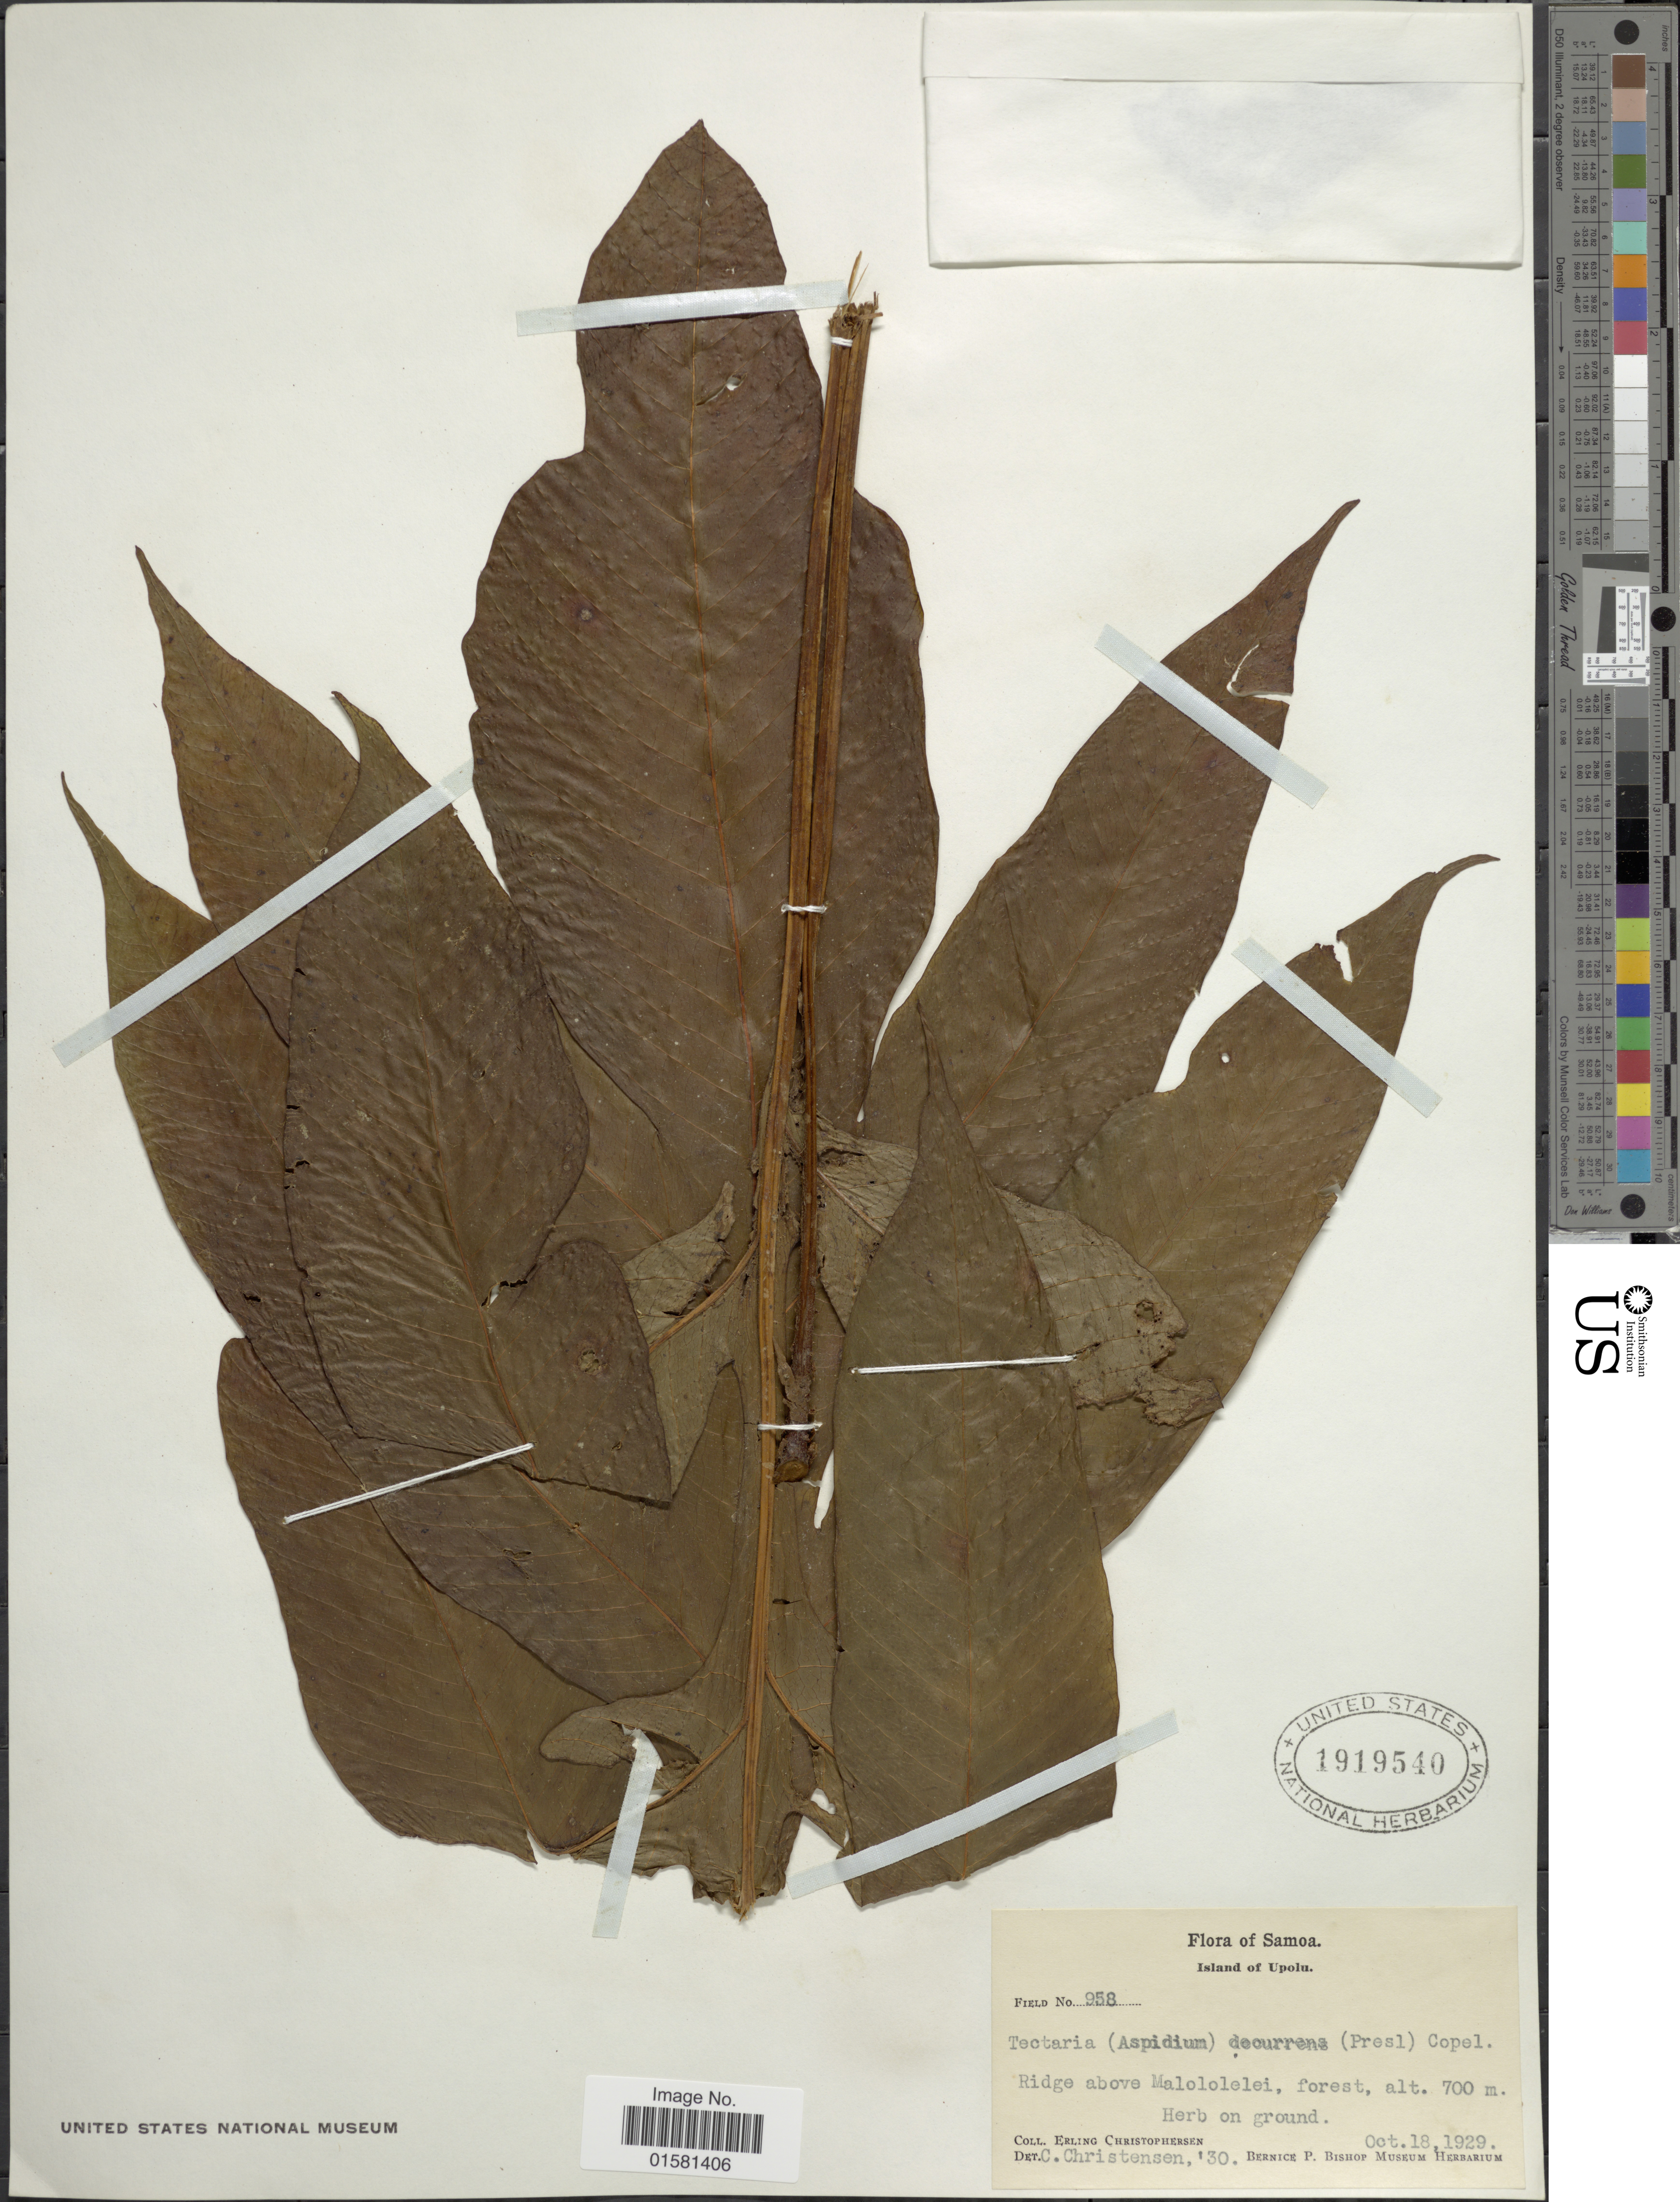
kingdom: Plantae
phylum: Tracheophyta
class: Polypodiopsida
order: Polypodiales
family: Tectariaceae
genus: Tectaria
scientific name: Tectaria decurrens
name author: (Presel.) Copel. in Elmer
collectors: E. Christophersen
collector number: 958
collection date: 1929-10-18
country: Samoa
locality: Samoa, Island of upolu, Ridge above Mololelei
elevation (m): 700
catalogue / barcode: US 1919540